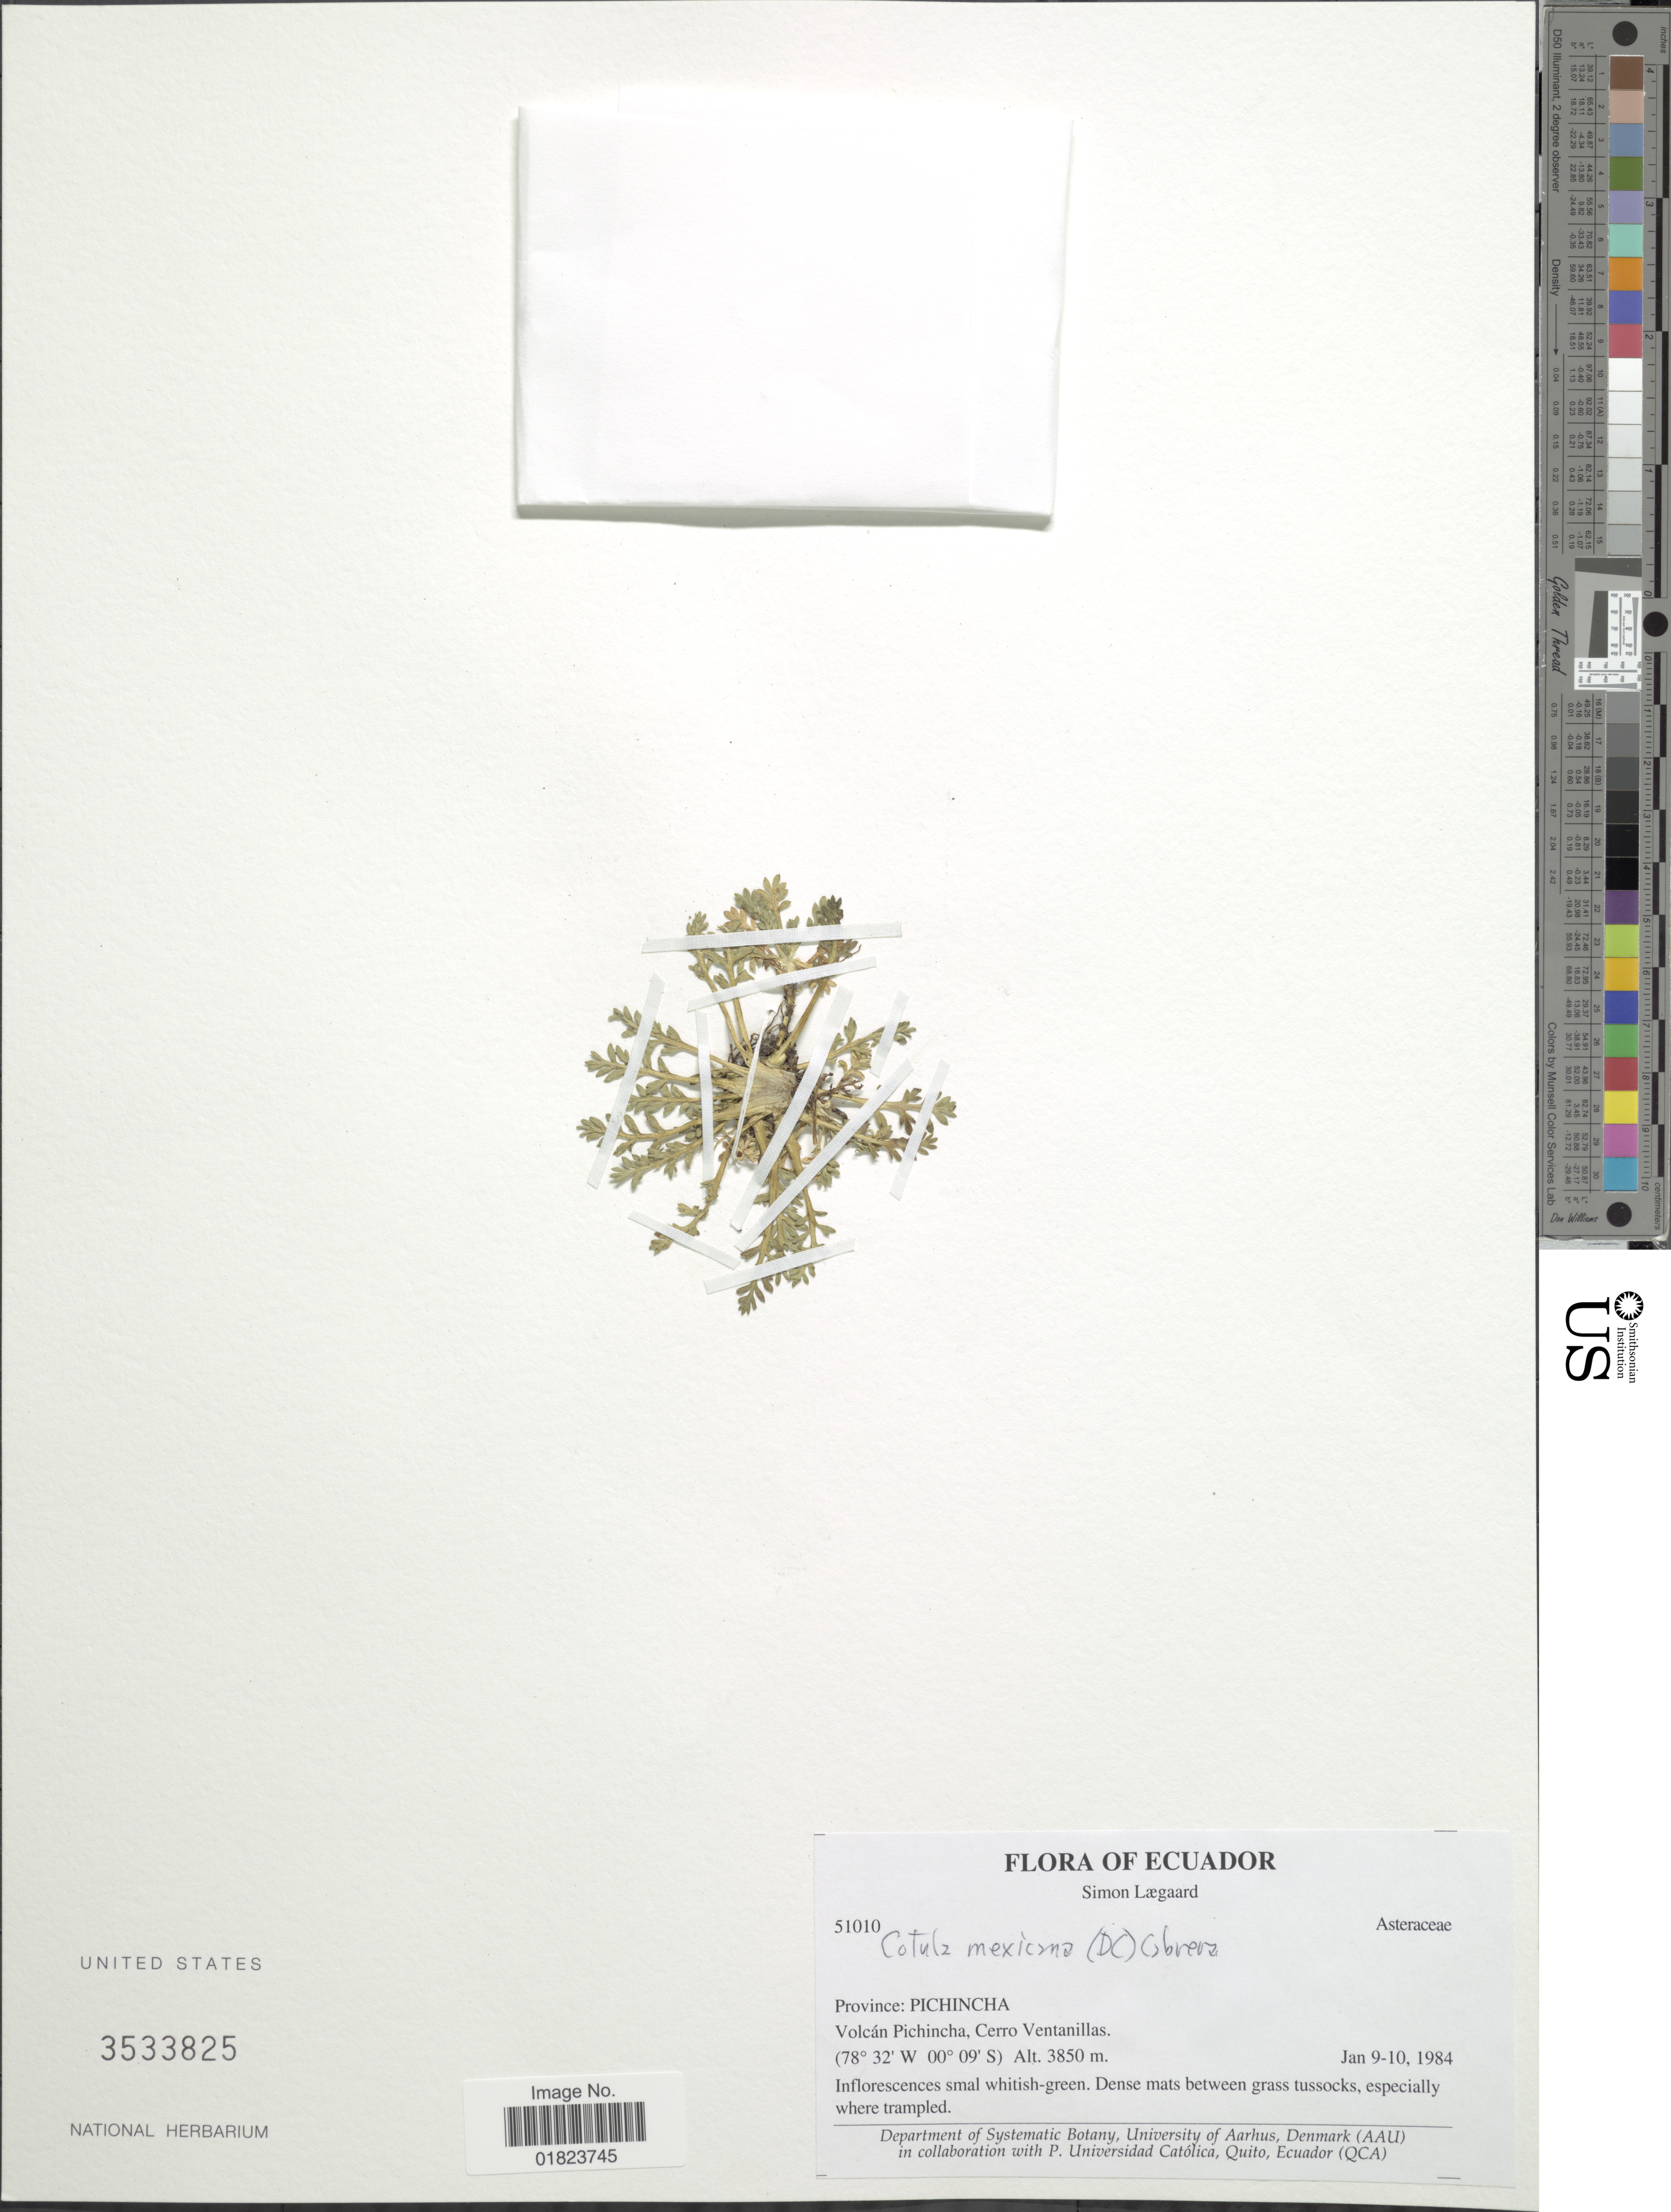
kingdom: Plantae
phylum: Tracheophyta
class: Magnoliopsida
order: Asterales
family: Asteraceae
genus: Cotula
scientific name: Cotula minuta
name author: G. Forst.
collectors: S. Lægaard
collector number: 51010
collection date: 1984-01-09/1984-01-10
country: Ecuador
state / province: Pichincha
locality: Volcán Pichincha, Cerro Ventanillas.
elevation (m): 3850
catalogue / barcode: US 3533825